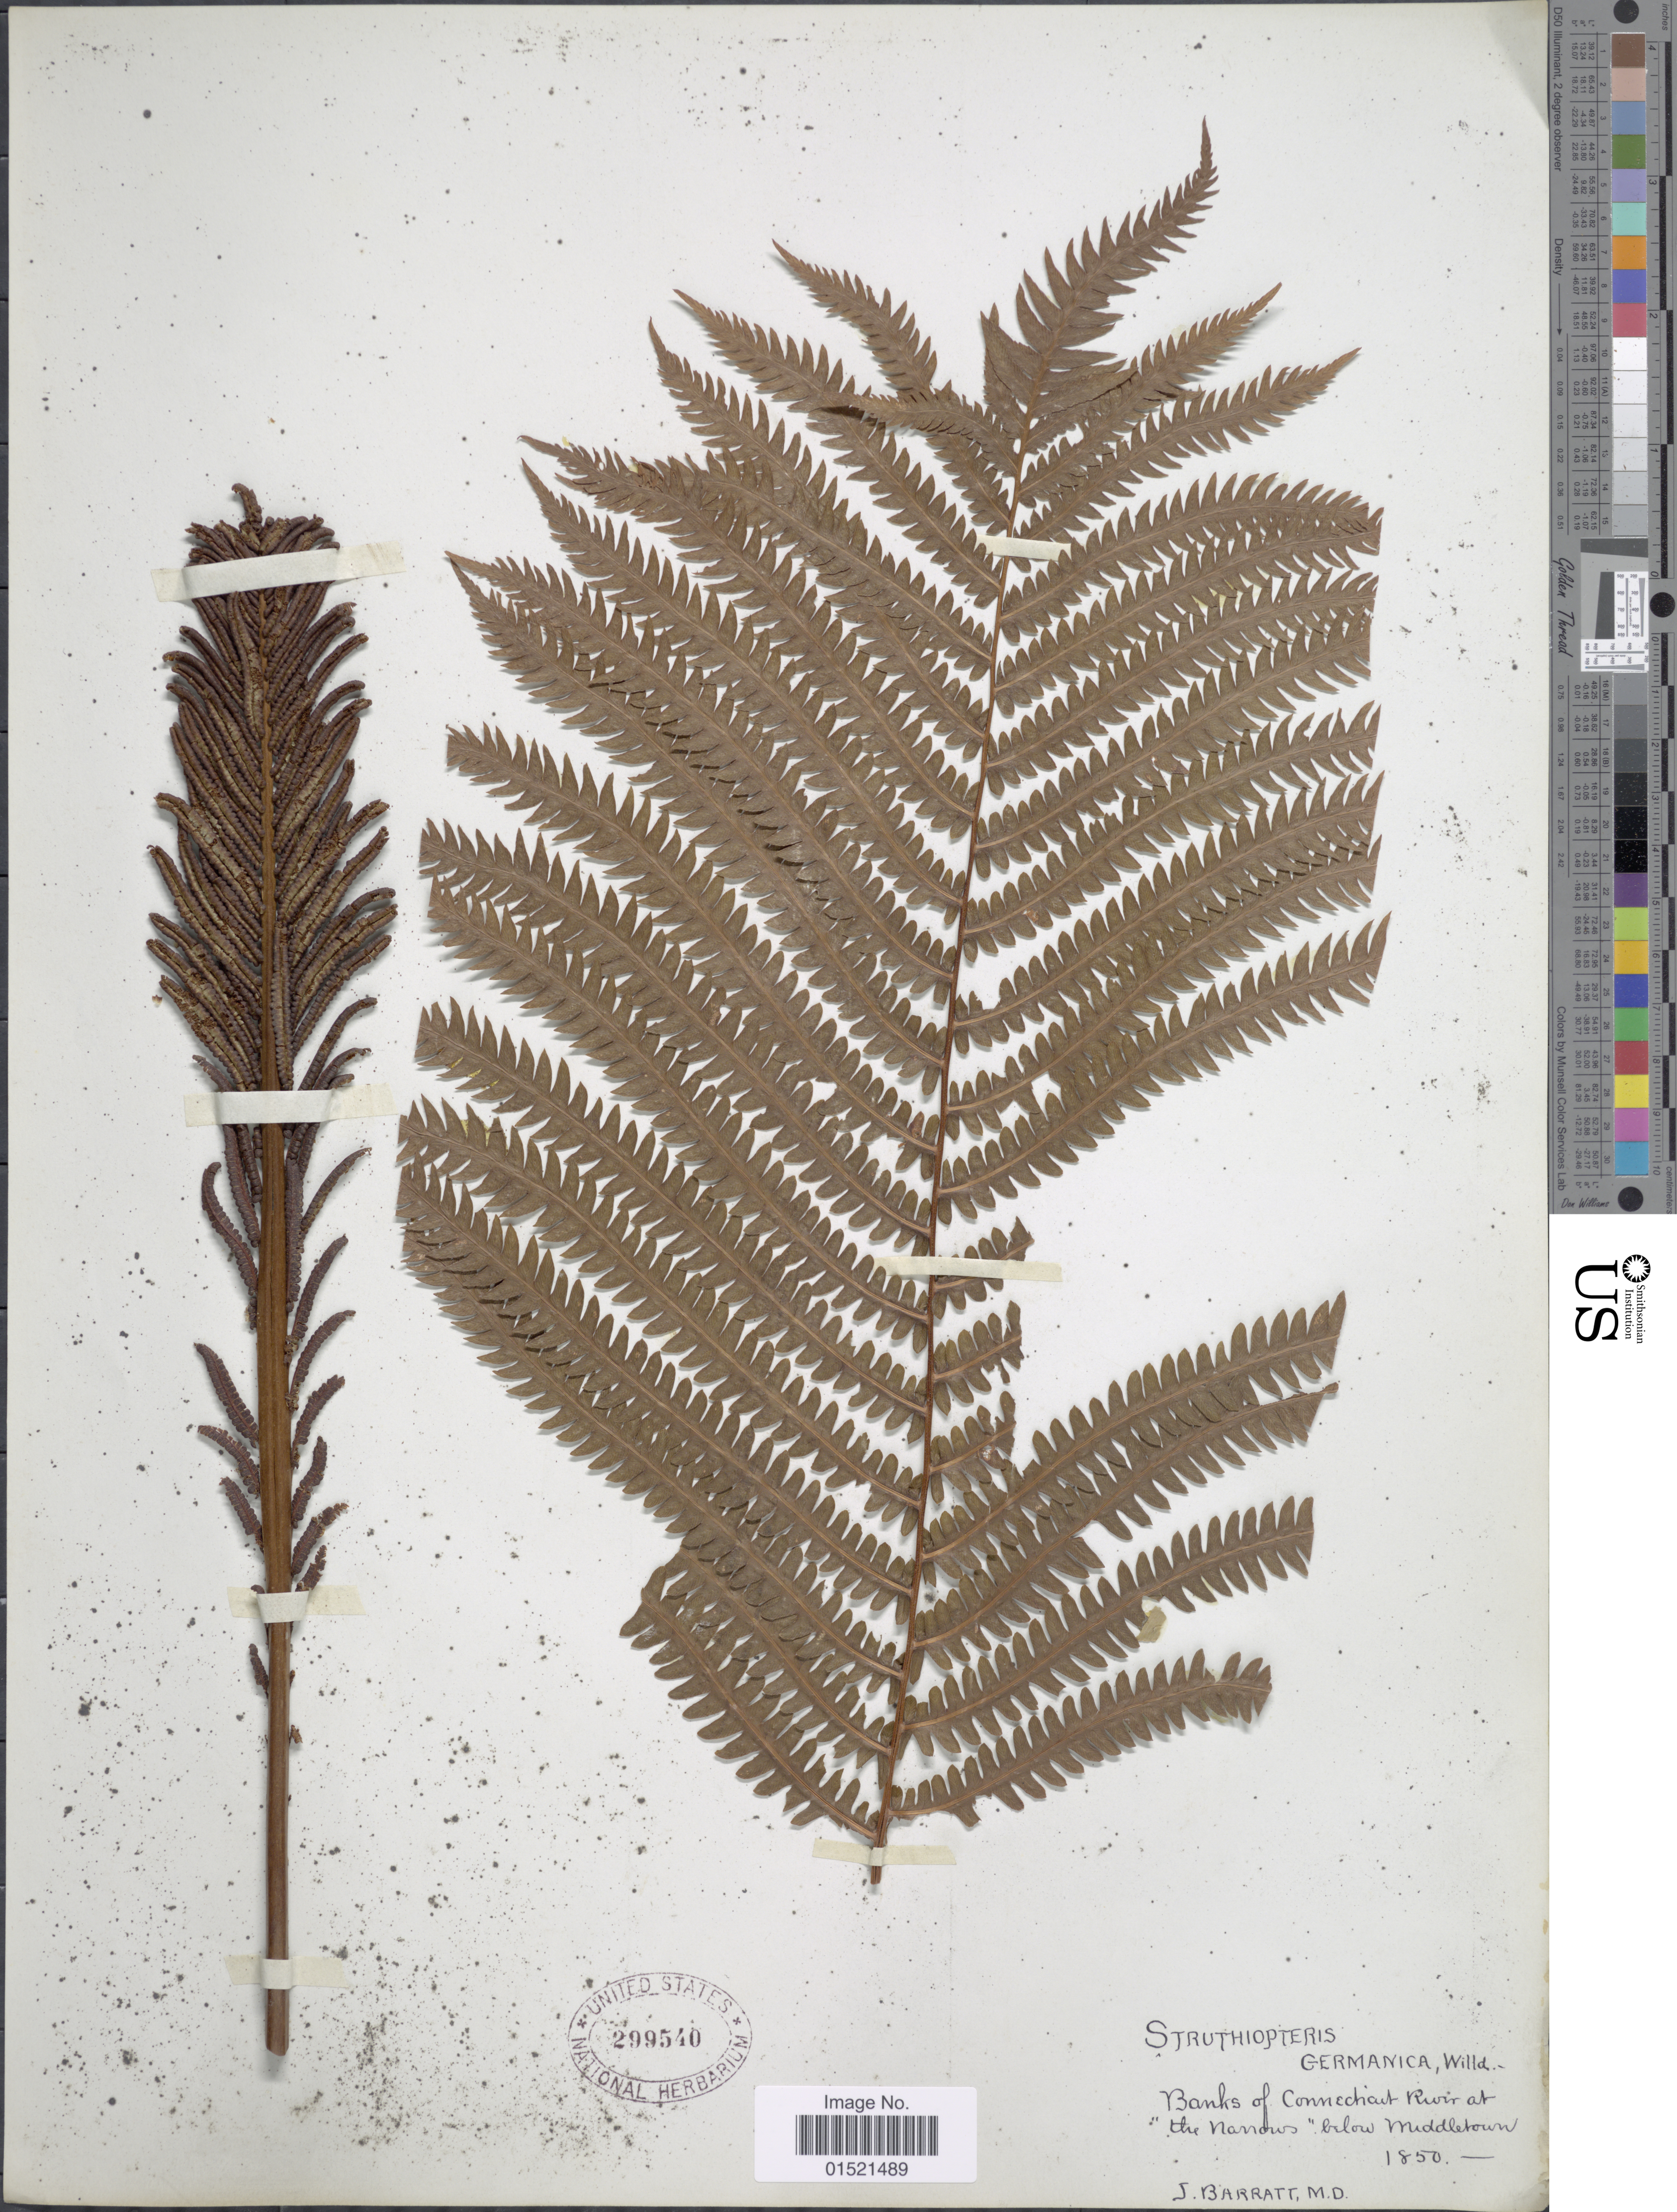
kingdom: Plantae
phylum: Tracheophyta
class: Polypodiopsida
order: Polypodiales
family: Onocleaceae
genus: Matteuccia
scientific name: Matteuccia struthiopteris var. pensylvanica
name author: (Willd.) C.V. Morton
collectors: J. Barratt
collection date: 1850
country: United States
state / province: Connecticut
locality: Banks of Connectiut River at 'the Narrows' below Middletown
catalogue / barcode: US 299540